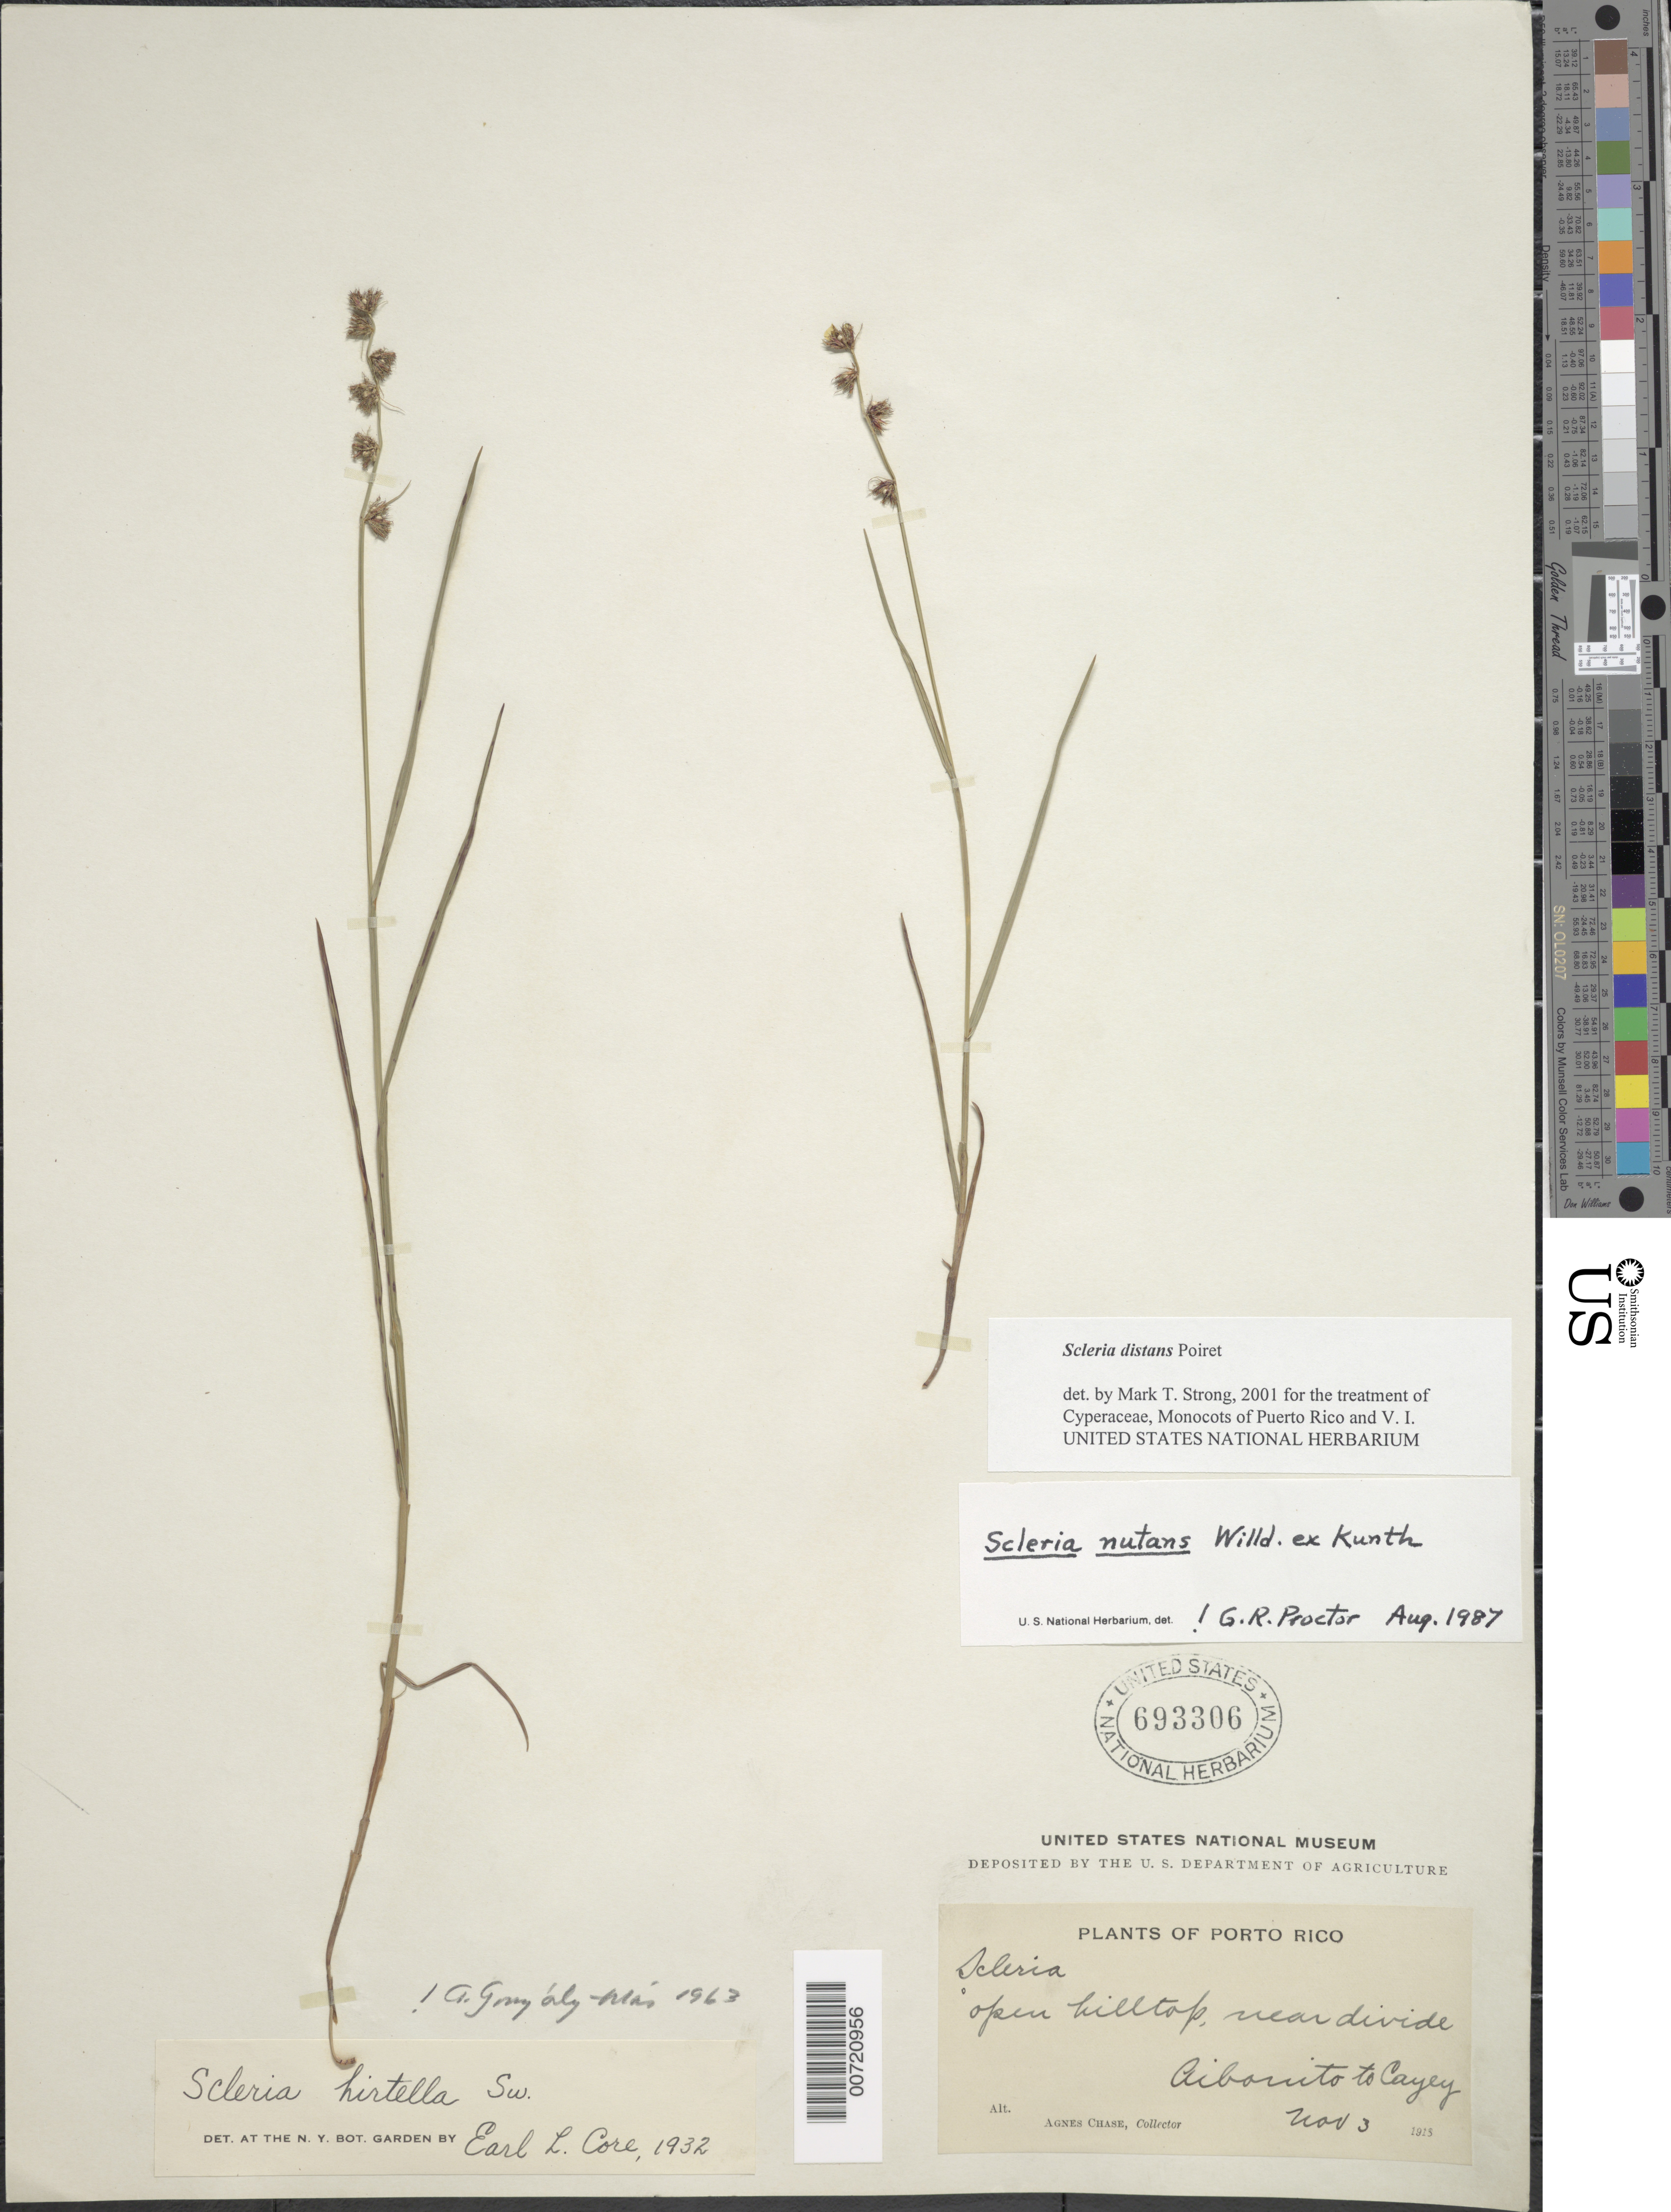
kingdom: Plantae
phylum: Tracheophyta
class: Liliopsida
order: Poales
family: Cyperaceae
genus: Scleria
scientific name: Scleria distans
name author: Poir.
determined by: Strong, M. T., (US), Smithsonian Institution - National Museum of Natural History (UNITED STATES)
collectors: A. Chase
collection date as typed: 03 Nov 1913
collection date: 1913-11-03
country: Puerto Rico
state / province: Abonito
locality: Aibonito to Cayey.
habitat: Open hilltop near divide.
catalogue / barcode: US 693306